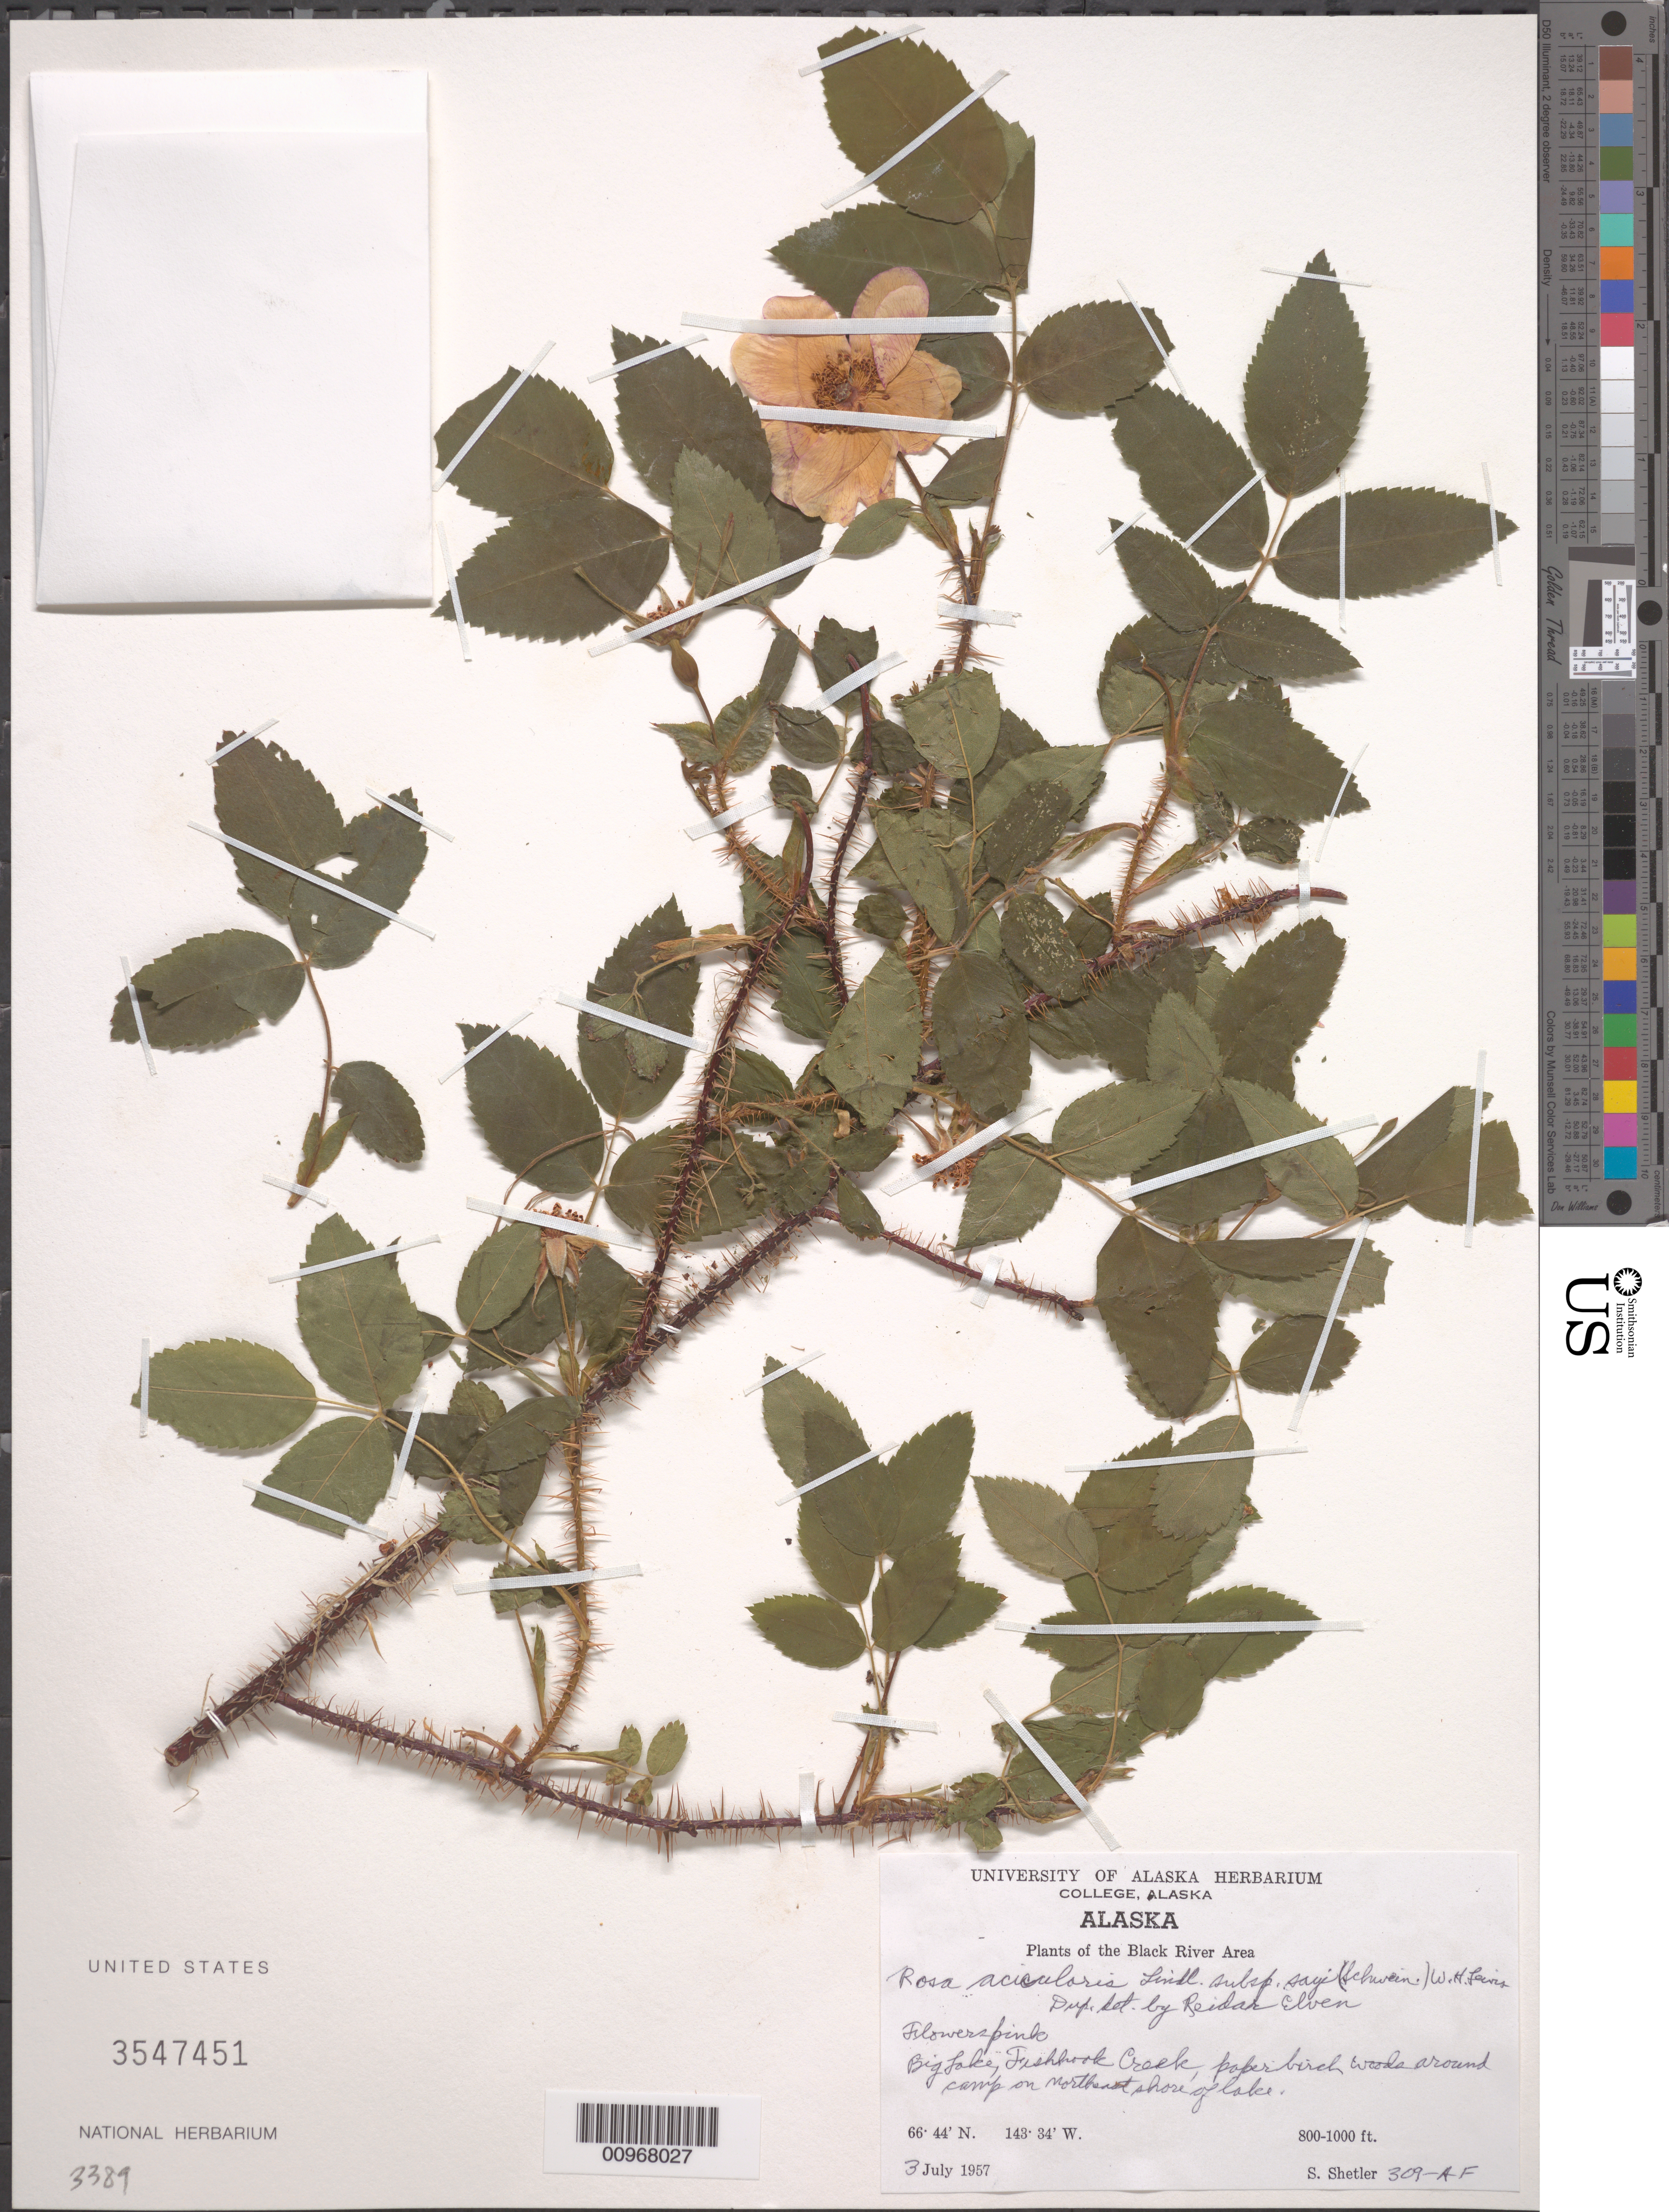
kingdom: Plantae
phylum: Tracheophyta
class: Magnoliopsida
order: Rosales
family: Rosaceae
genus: Rosa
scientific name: Rosa acicularis var. sayi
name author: (Schwein.) Rehder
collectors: S. Shetler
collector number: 309-AF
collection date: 1957-07-03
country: United States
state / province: Alaska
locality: Black River Area. Big Lake, Fishhook Creek, paperbirch woods around camp on northwest shore of lake.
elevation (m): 244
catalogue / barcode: US 3547451